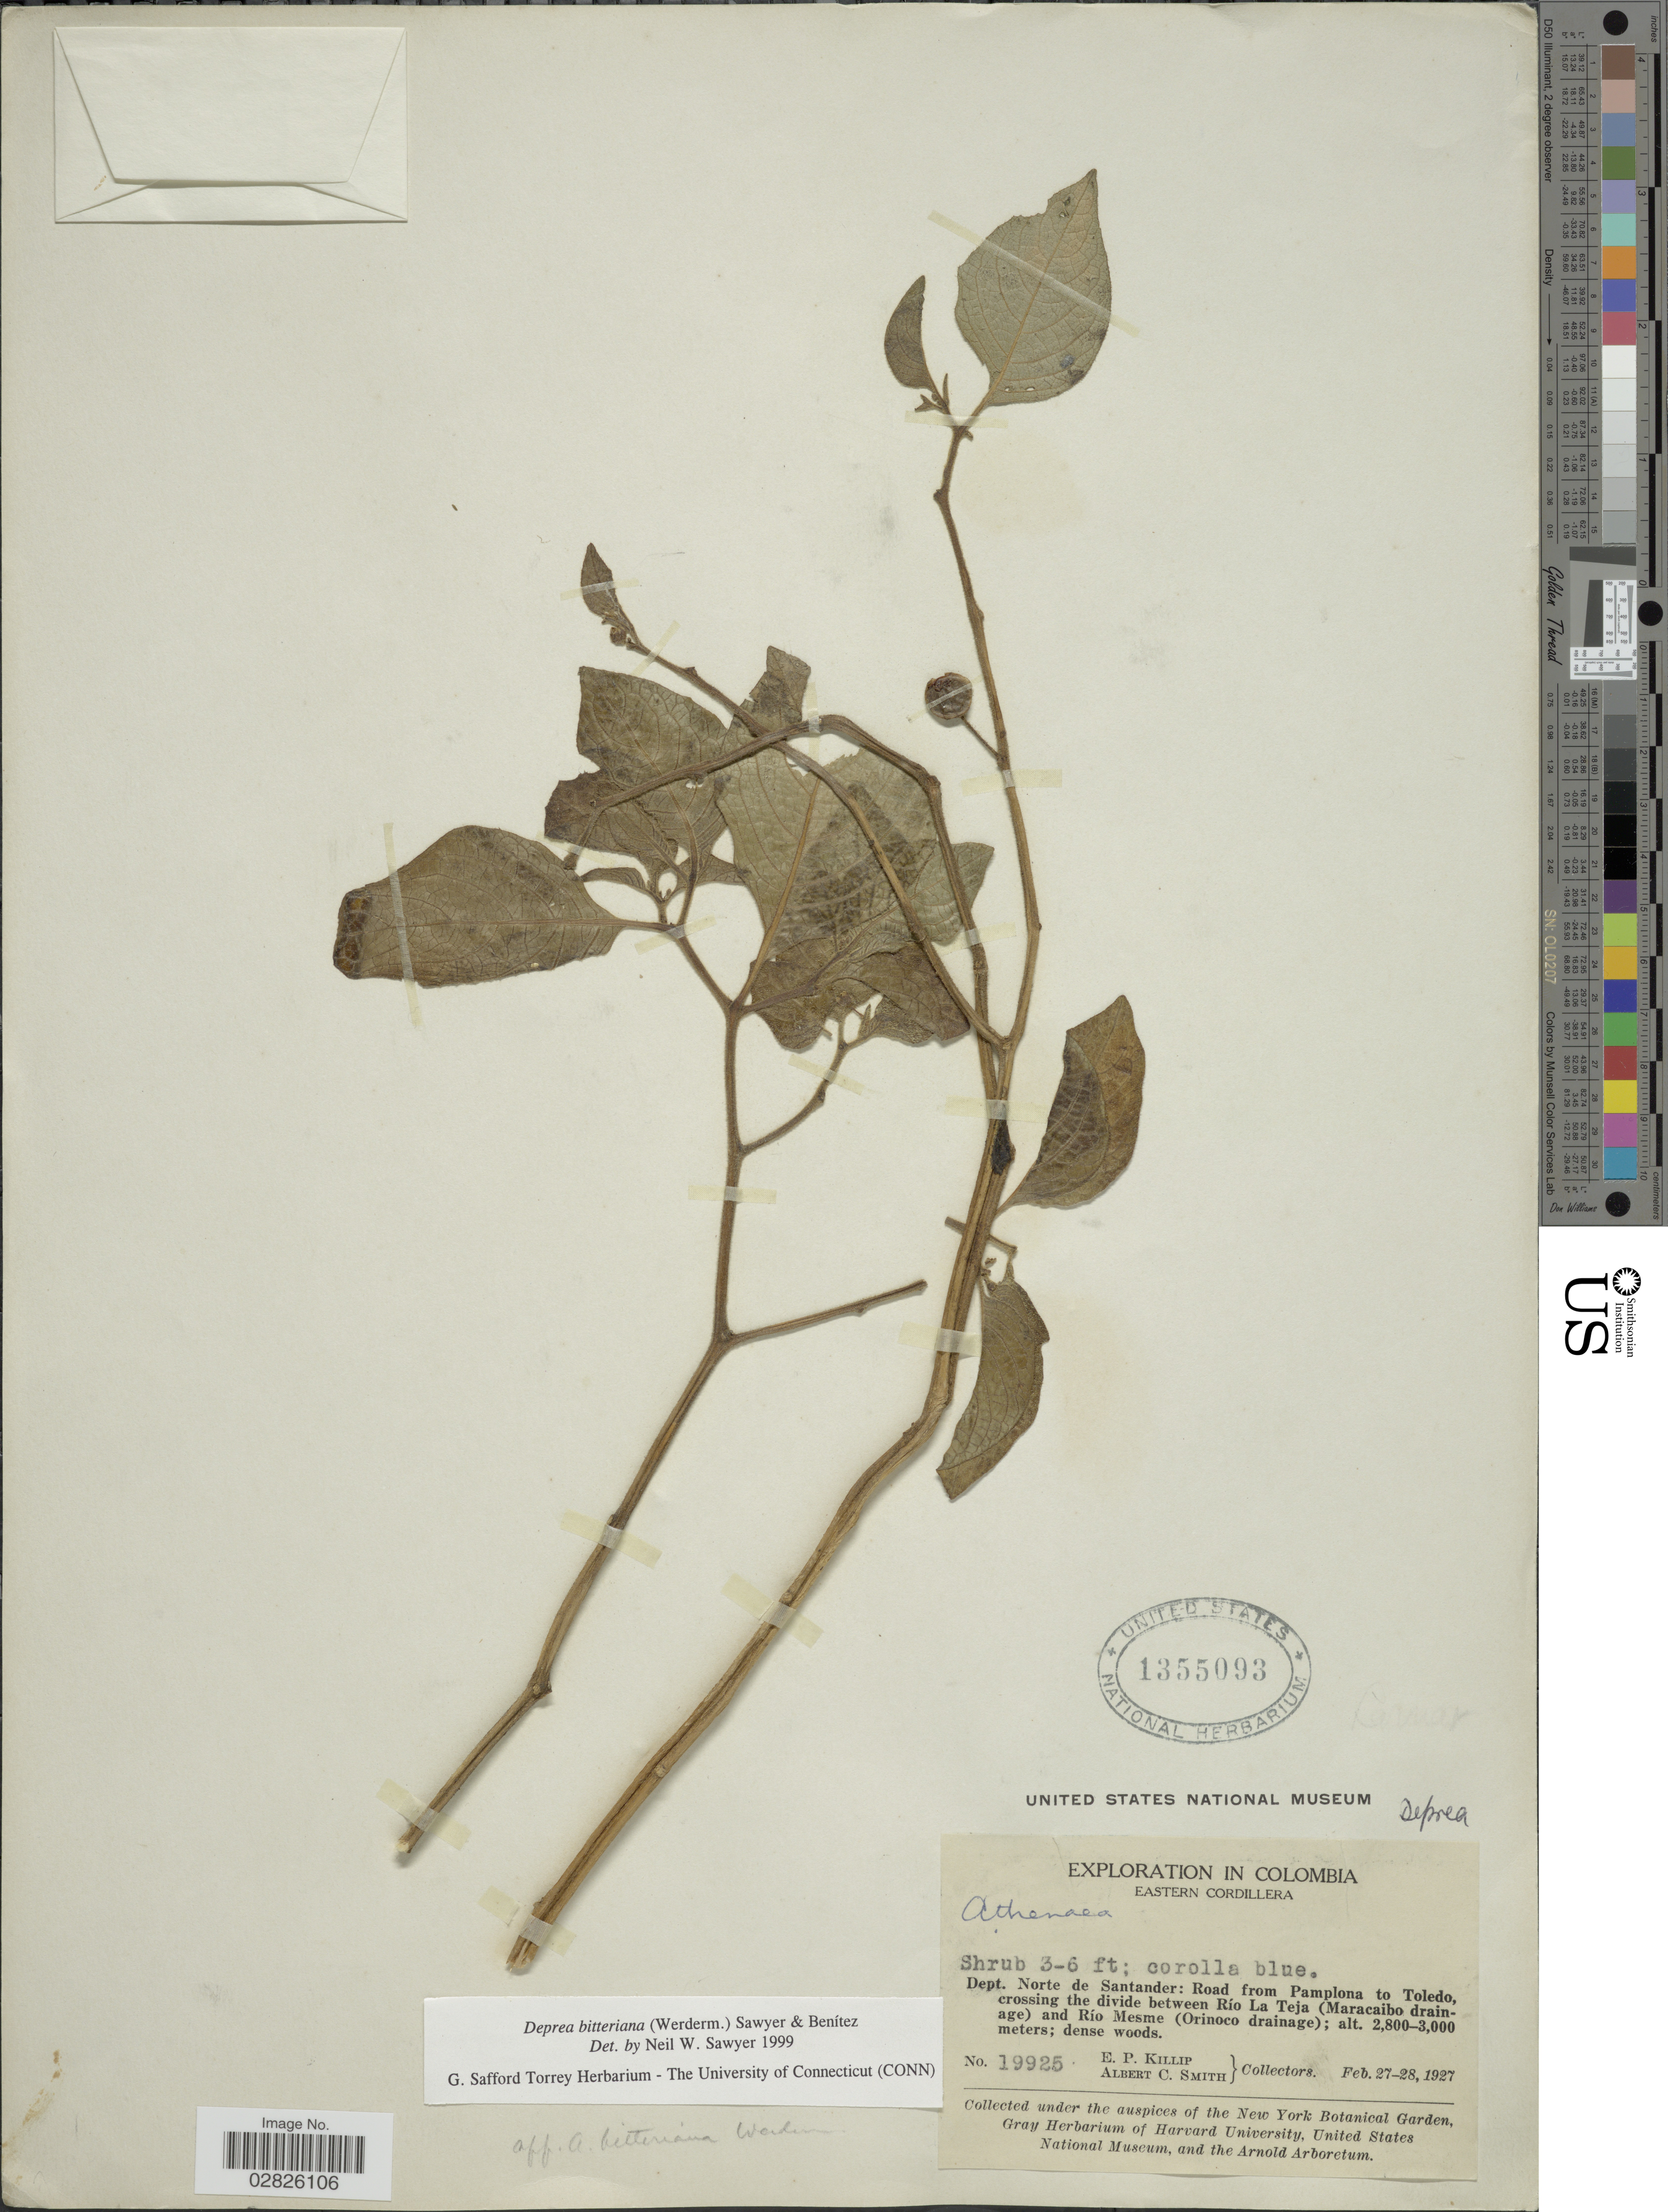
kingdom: Plantae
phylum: Tracheophyta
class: Magnoliopsida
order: Solanales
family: Solanaceae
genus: Deprea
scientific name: Deprea bitteriana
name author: (Werderm.) Sawyer & Benítez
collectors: E. P. Killip & A. C. Smith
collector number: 19925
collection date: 1927-02-27/1927-02-28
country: Colombia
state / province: Norte de Santander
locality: Eastern Cordillera. Dept. Norte de Santander: Road from Pamplona to Toledo, crossing the divide between Río La Teja (Maracaibo drainage) and Río Mesme (Orinoco drainage).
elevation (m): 2800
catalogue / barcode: US 1355093